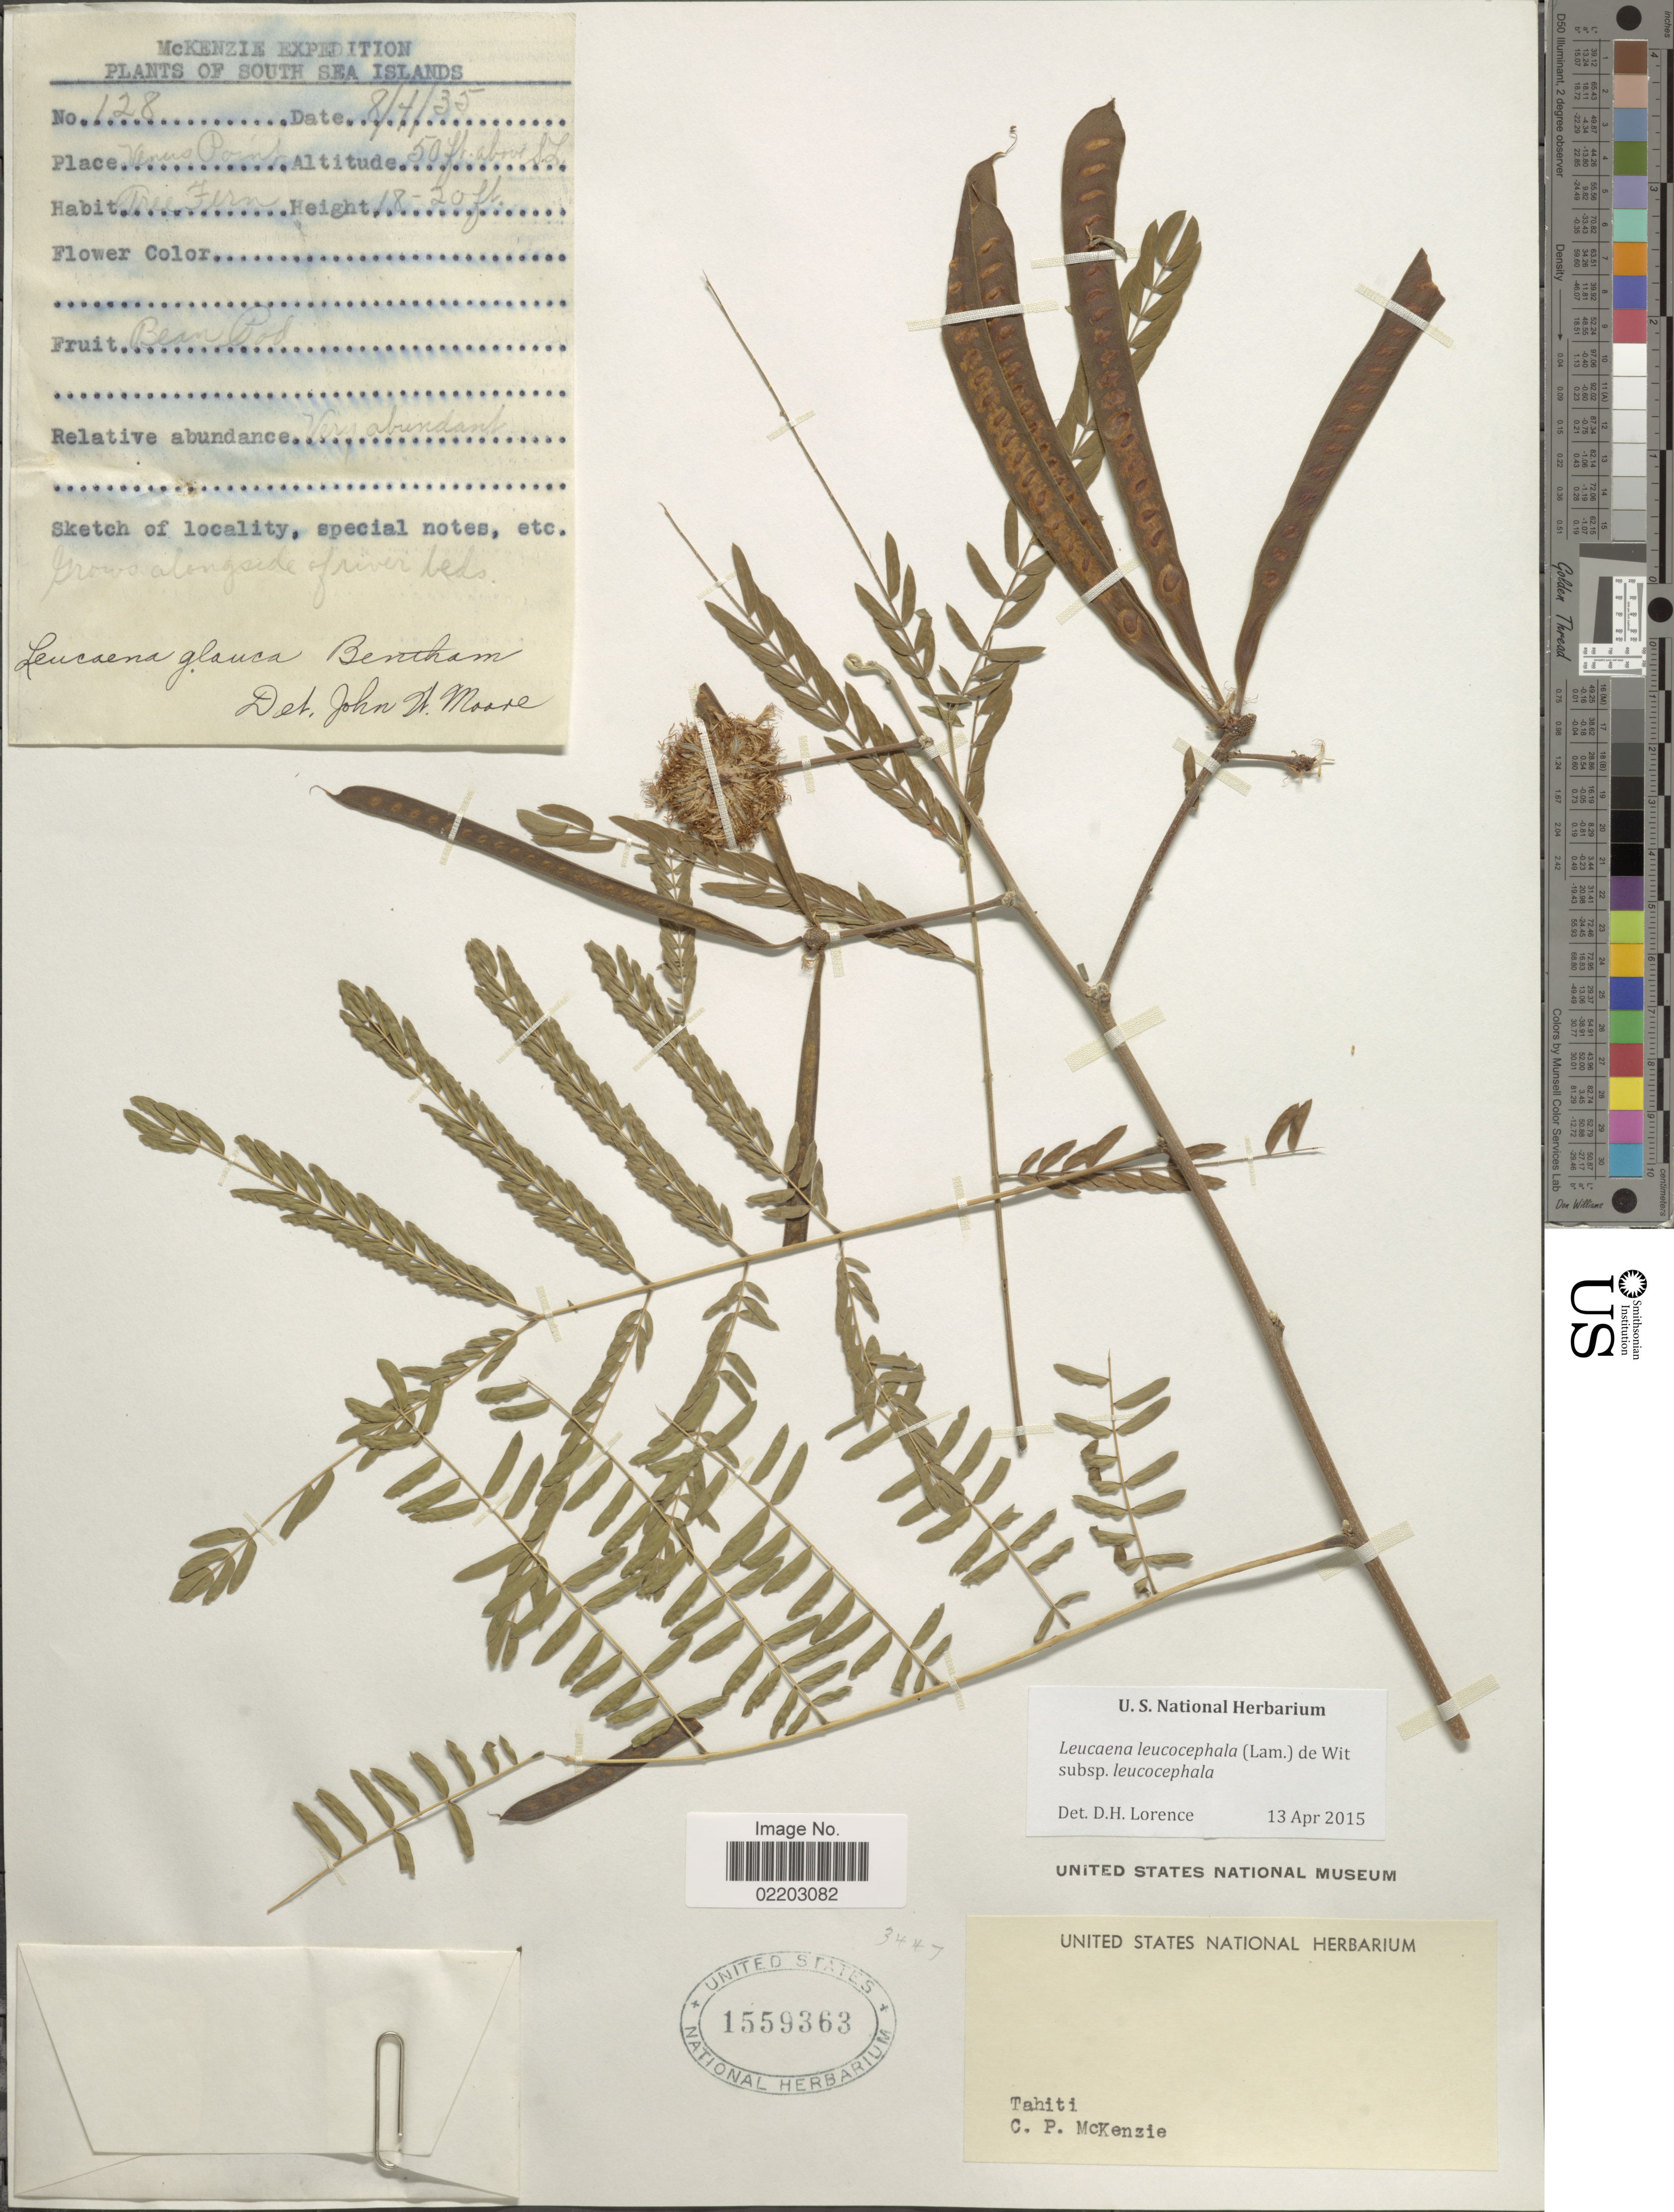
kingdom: Plantae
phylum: Tracheophyta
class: Magnoliopsida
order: Fabales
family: Fabaceae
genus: Leucaena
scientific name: Leucaena leucocephala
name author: (Lam.) de Wit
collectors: C. Mckenzie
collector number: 128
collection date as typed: Transcribed d/m/y: 8/4/35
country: French Polynesia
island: Tahiti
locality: Tahiti. Venus Point. South Sea Islands.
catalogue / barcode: US 1559363